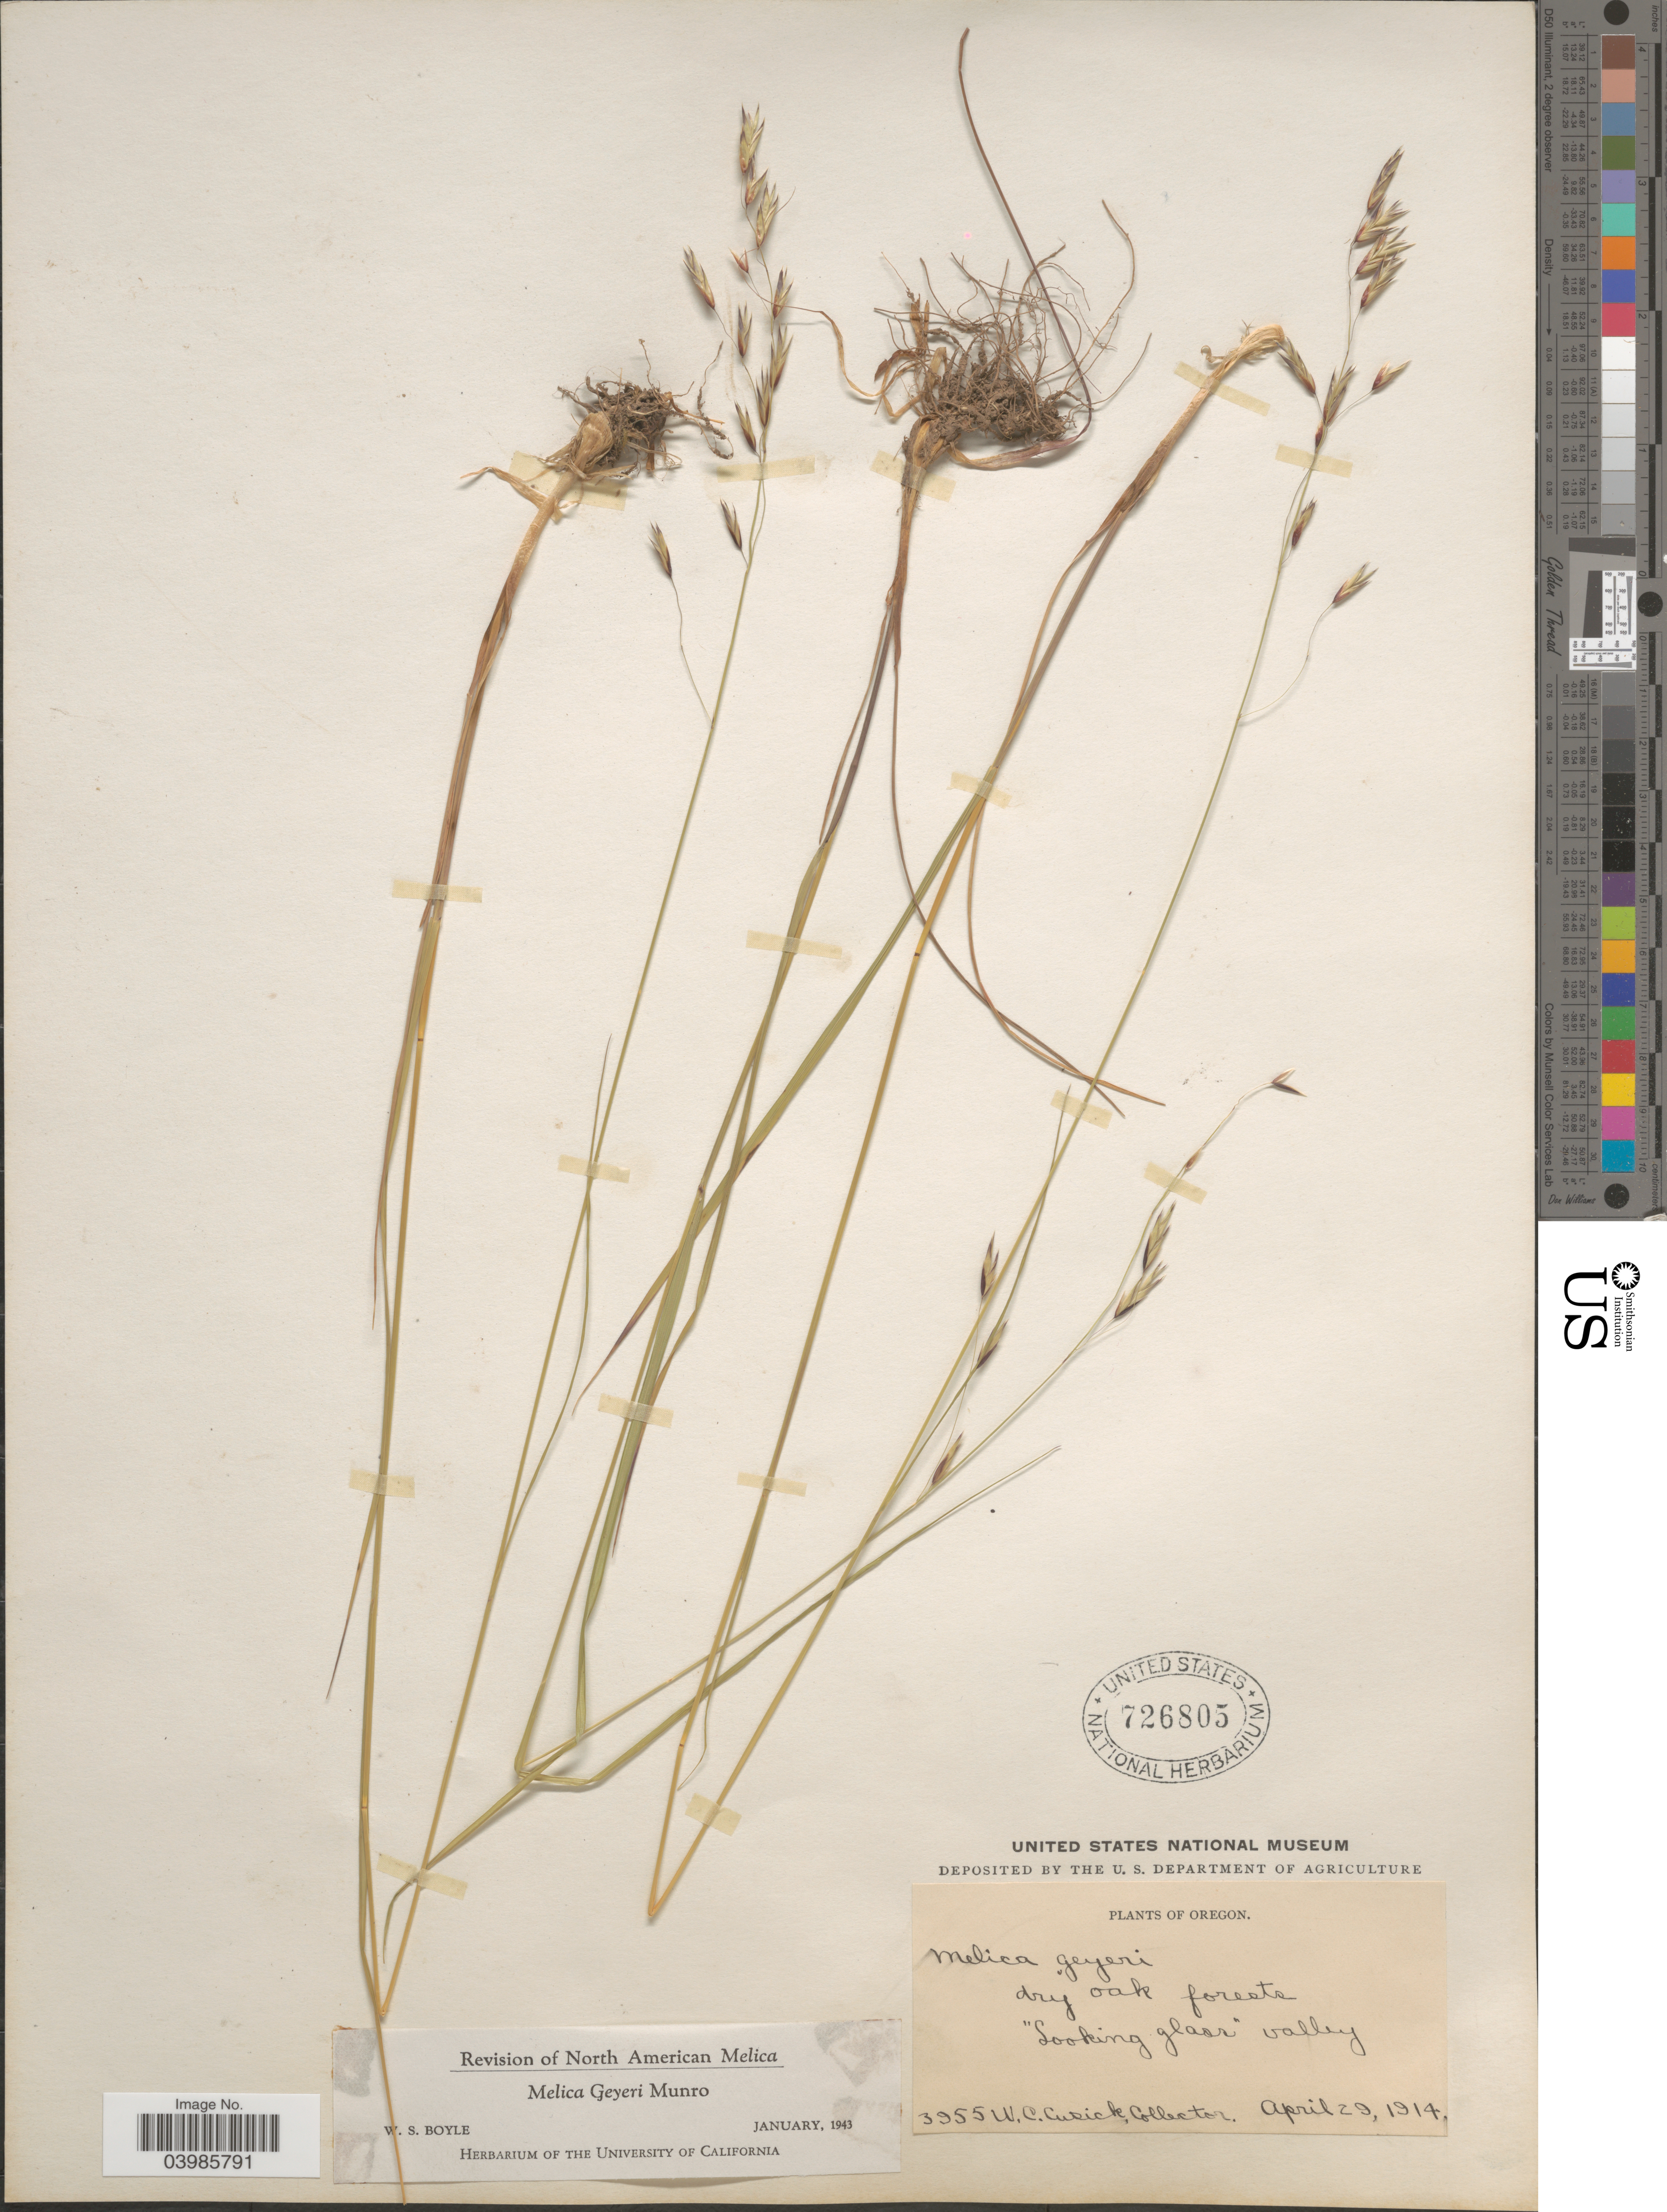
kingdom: Plantae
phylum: Tracheophyta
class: Liliopsida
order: Poales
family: Poaceae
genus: Melica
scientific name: Melica geyeri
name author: Munro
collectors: W. C. Cusick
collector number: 3955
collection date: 1914-04-29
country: United States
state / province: Oregon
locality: Dry oak forests. "Looking glass" valley.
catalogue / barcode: US 726805